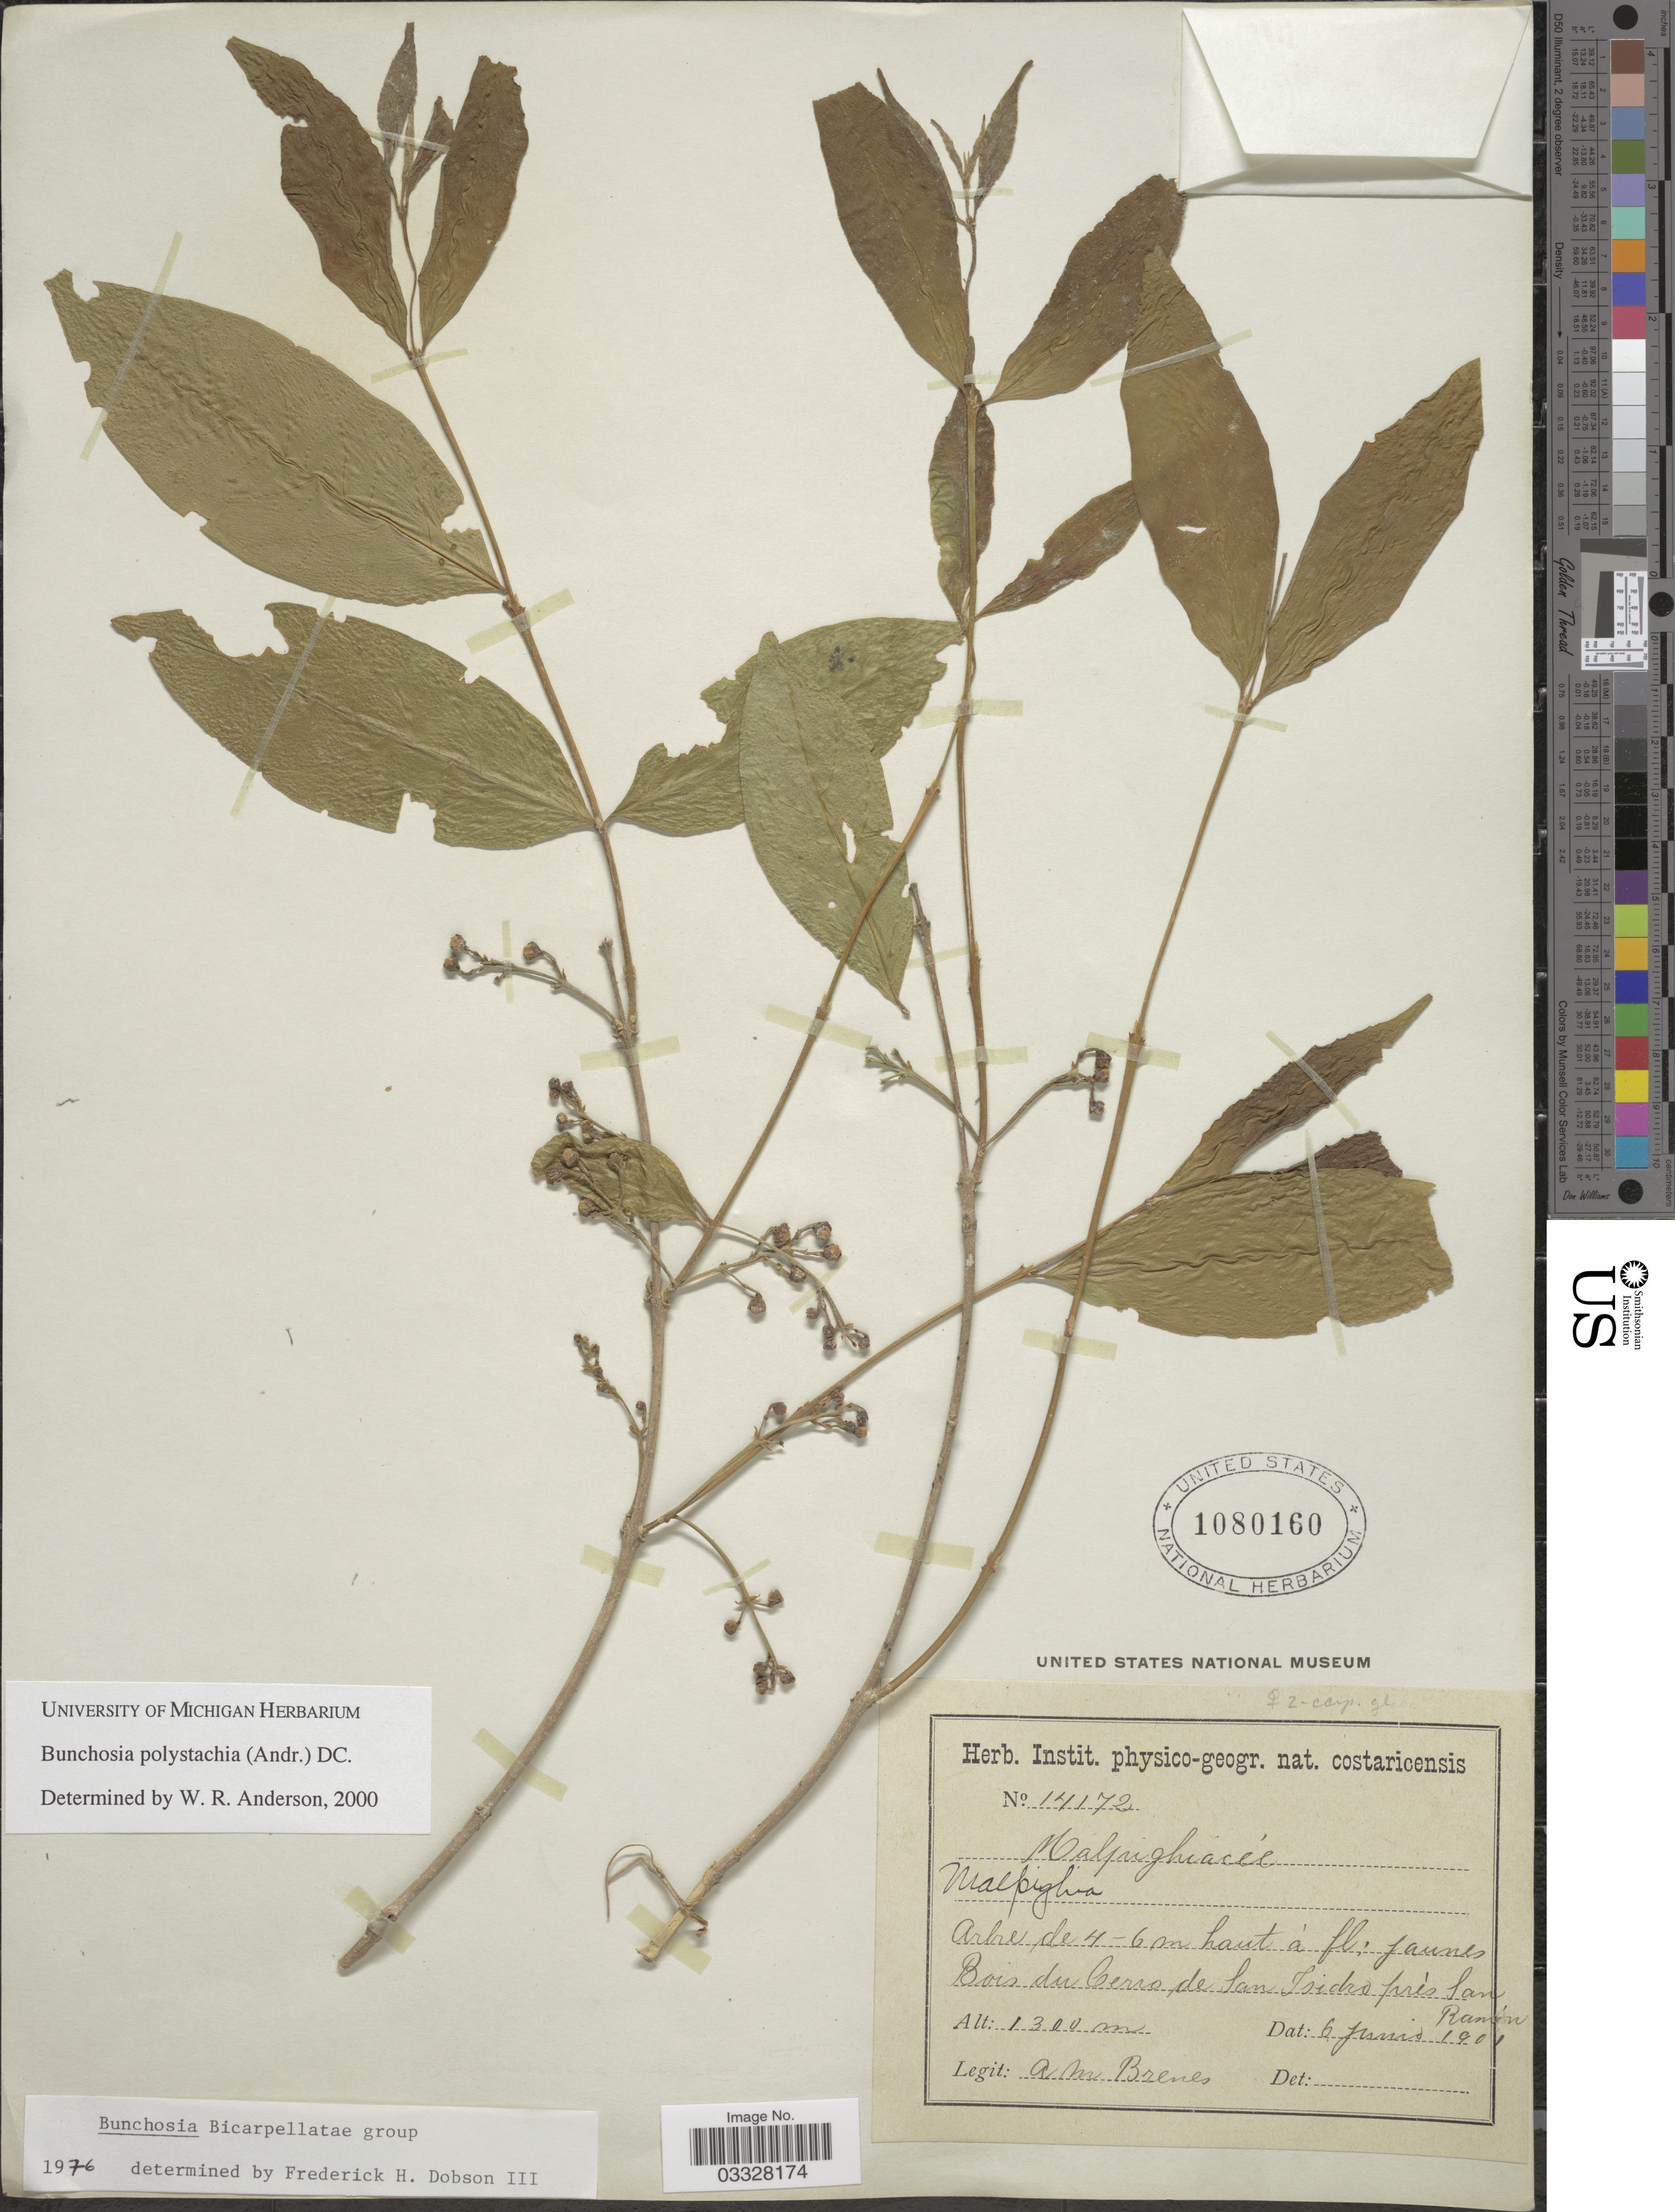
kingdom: Plantae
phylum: Tracheophyta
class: Magnoliopsida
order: Malpighiales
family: Malpighiaceae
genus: Bunchosia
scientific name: Bunchosia polystachya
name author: (Andrews) DC.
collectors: A. Brenes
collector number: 14172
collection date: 1901-06-06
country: Costa Rica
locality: Bois du Cerro, de San Isidro près San Ramón.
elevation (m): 1300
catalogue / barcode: US 1080160